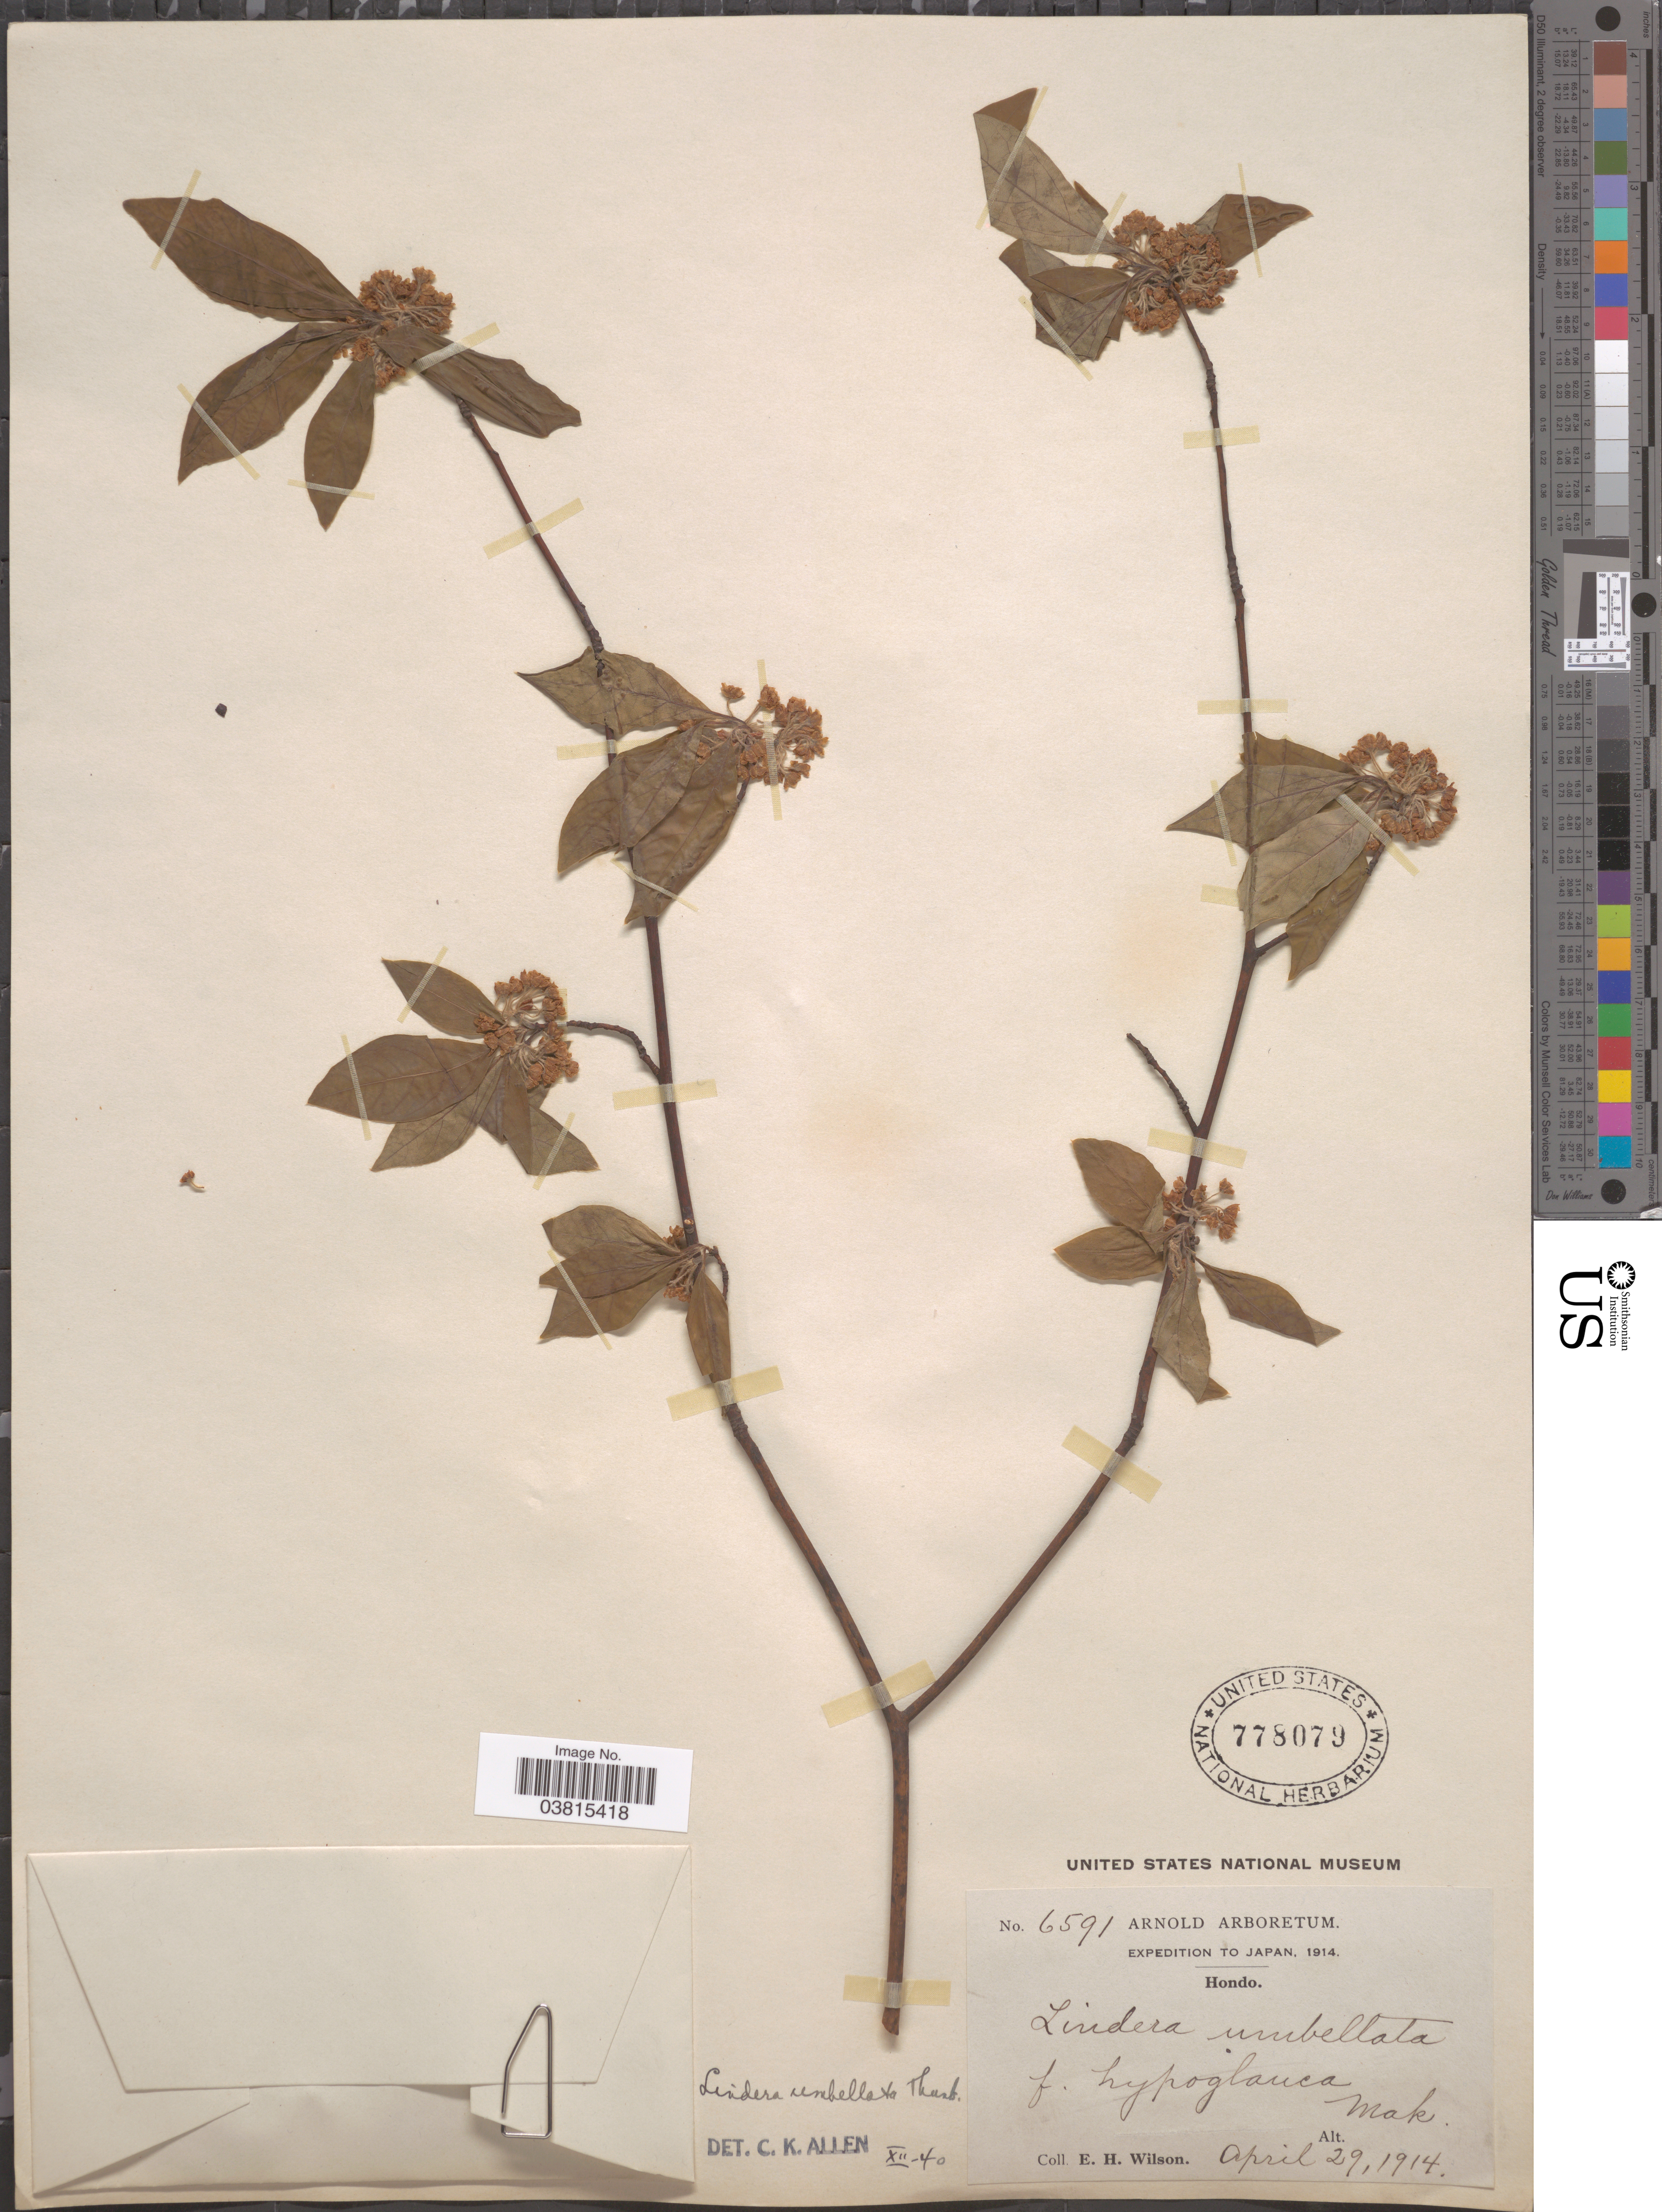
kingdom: Plantae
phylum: Tracheophyta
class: Magnoliopsida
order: Laurales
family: Lauraceae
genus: Lindera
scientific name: Lindera umbellata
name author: Thunb.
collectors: E. Wilson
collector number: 6591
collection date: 1914-04-29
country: Japan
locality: Hondo.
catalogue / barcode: US 778079